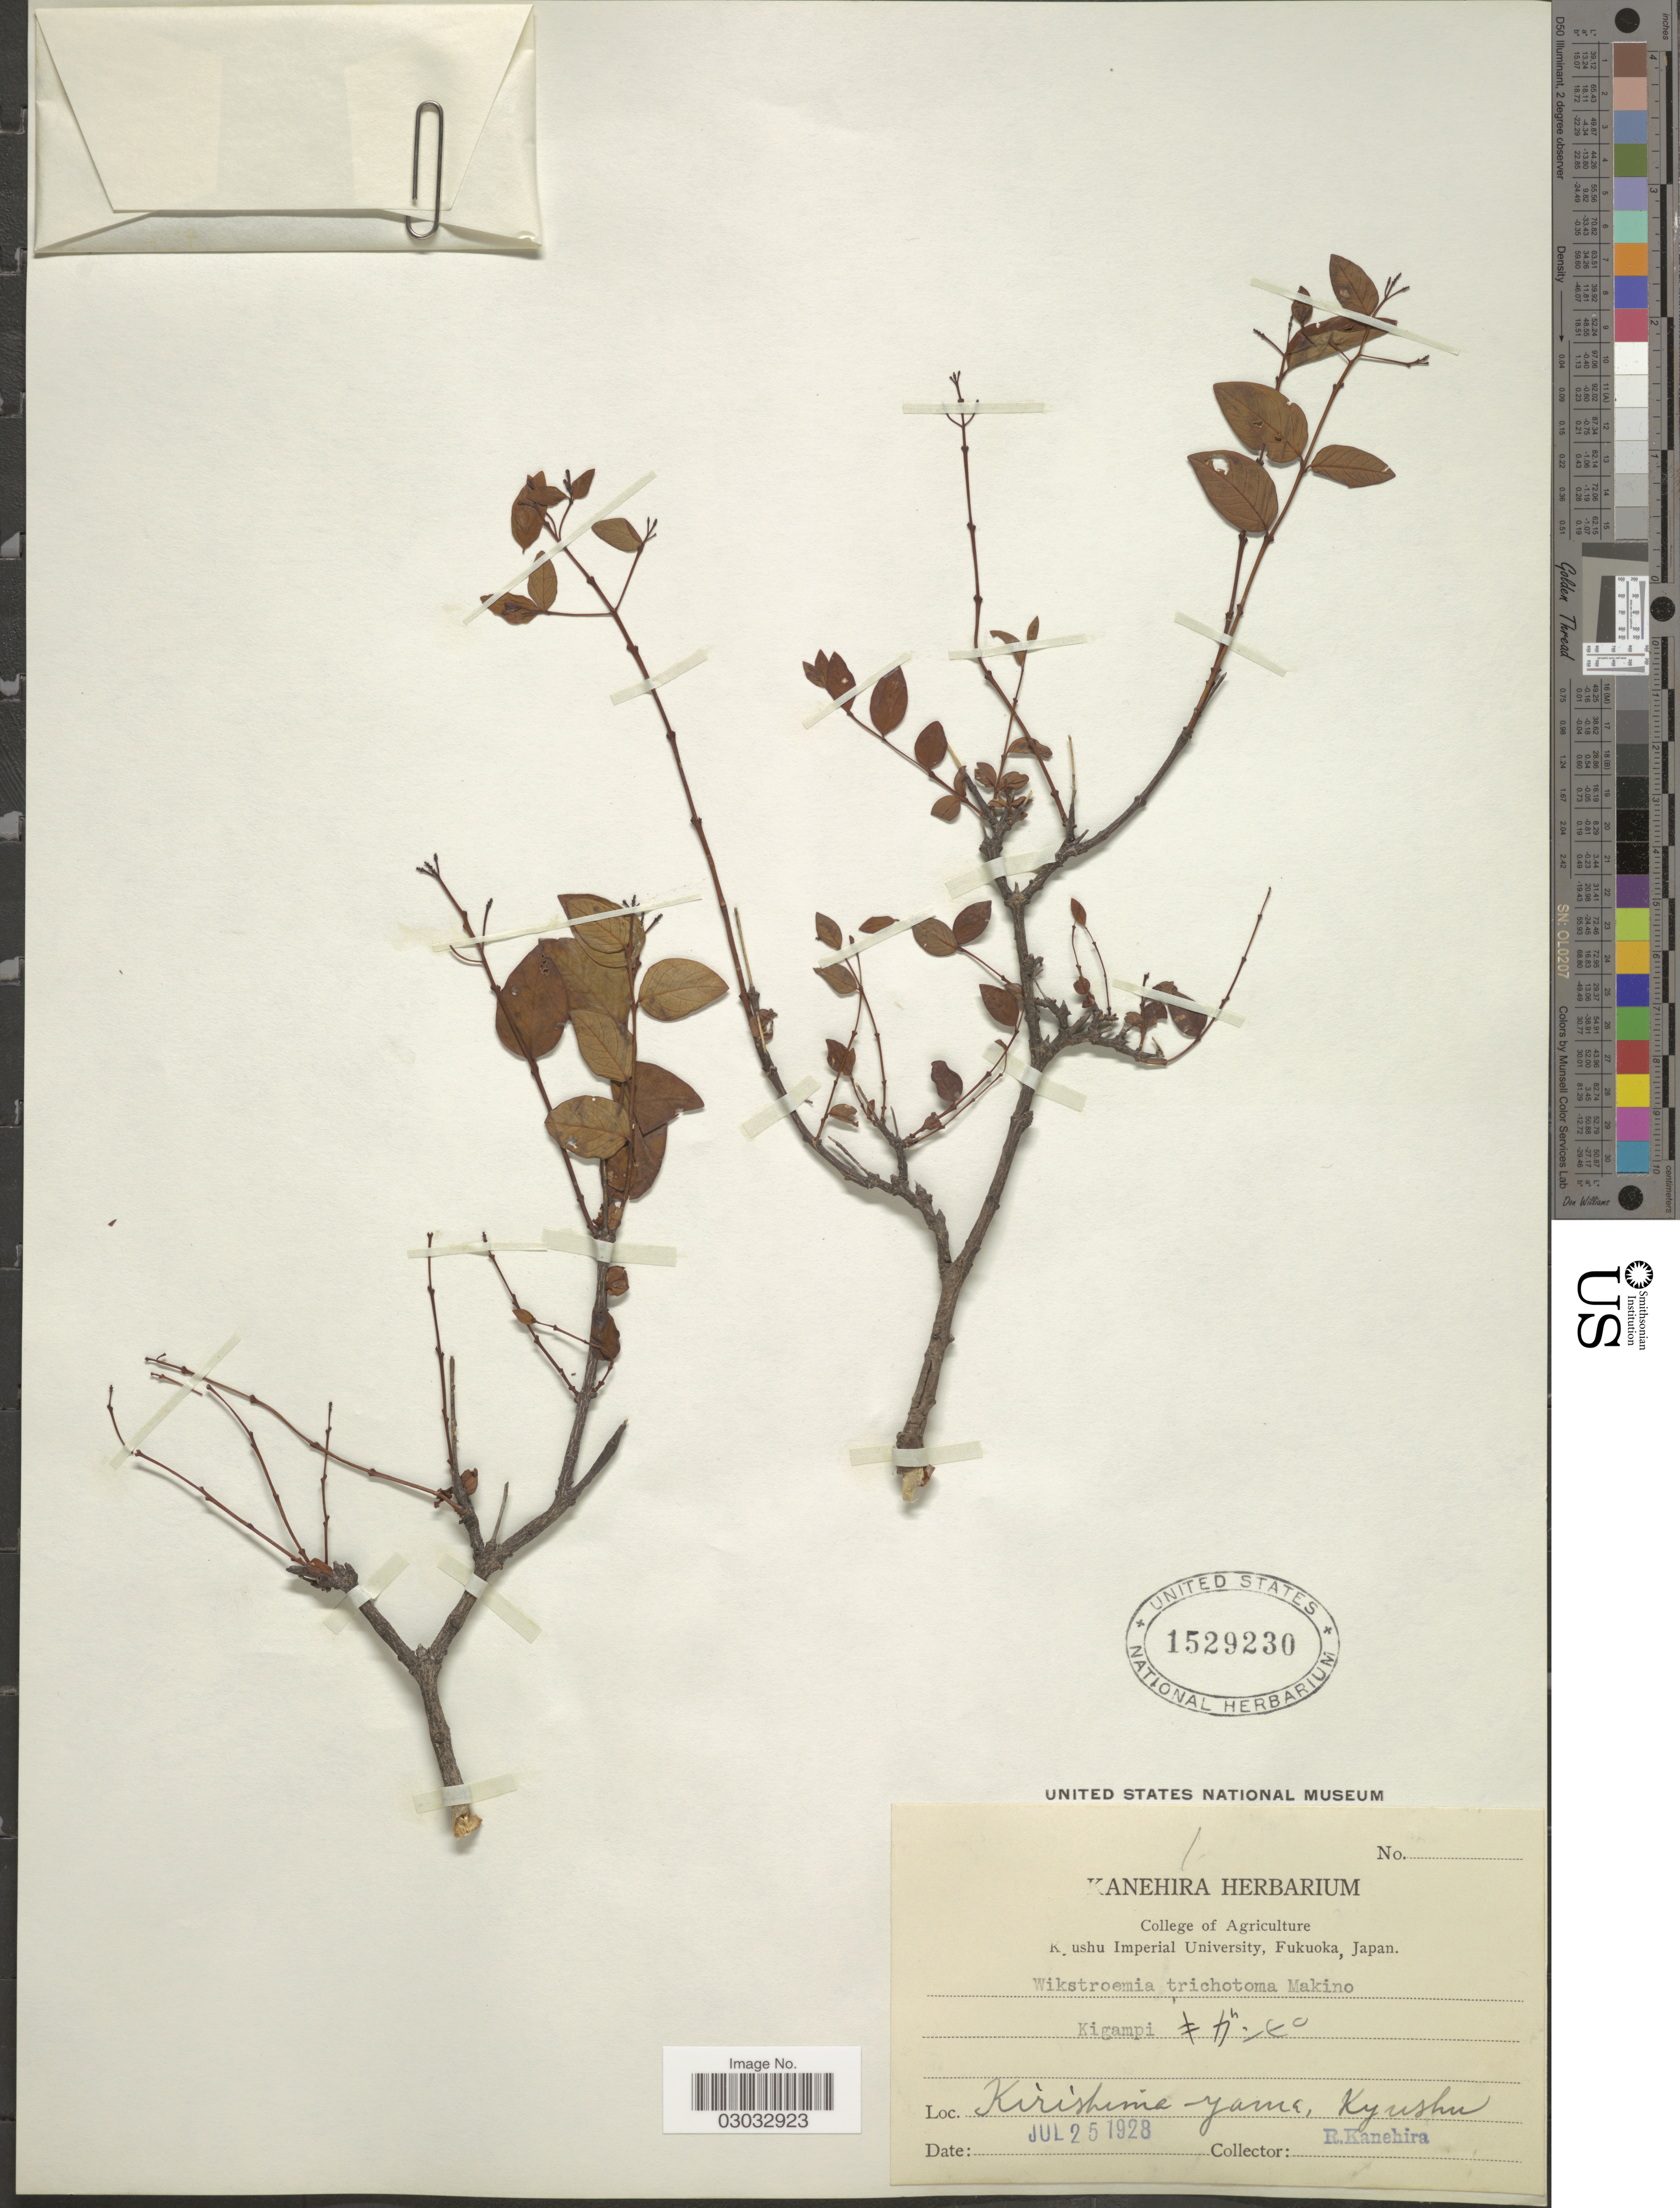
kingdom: Plantae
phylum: Tracheophyta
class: Magnoliopsida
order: Malvales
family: Thymelaeaceae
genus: Wikstroemia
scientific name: Wikstroemia trichotoma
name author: (Thunb.) Makino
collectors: R. Kanehira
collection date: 1928-07-25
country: Japan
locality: Kirishime yama, Kyushu.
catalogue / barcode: US 1529230